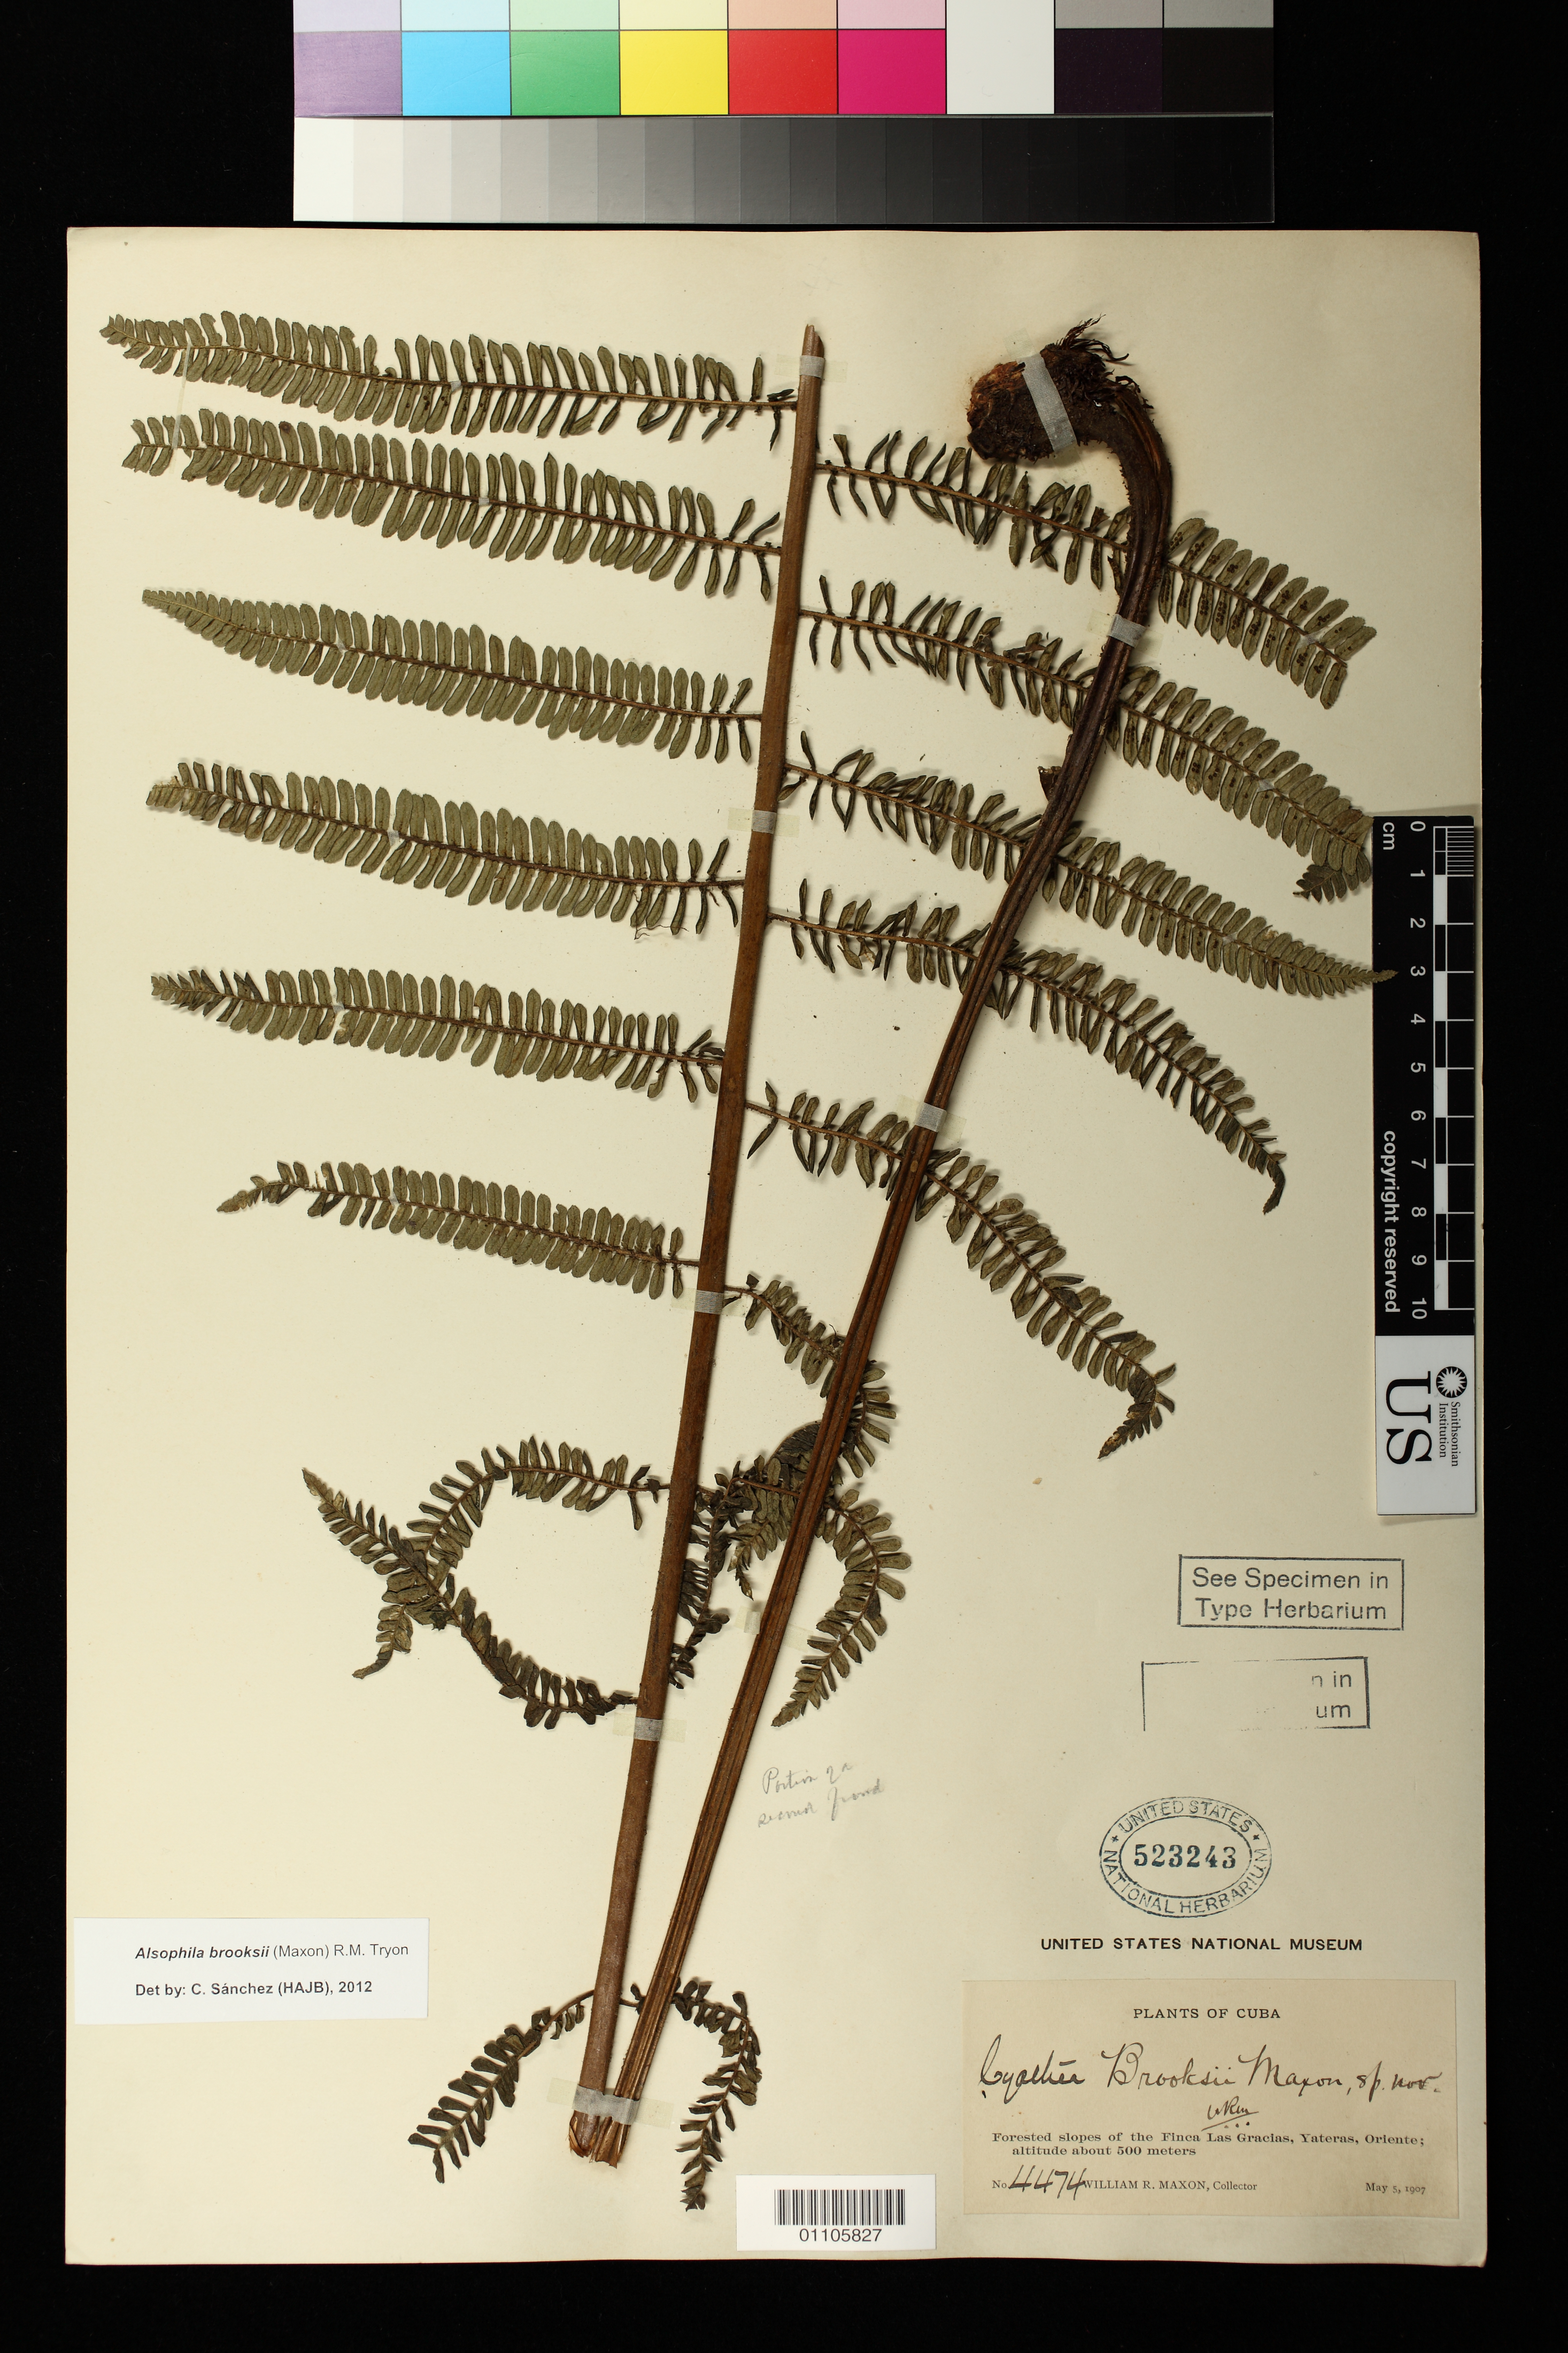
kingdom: Plantae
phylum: Tracheophyta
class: Polypodiopsida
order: Cyatheales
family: Cyatheaceae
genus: Cyathea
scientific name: Cyathea brooksii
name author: Maxon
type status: Isotype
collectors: W. R. Maxon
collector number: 4474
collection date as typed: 05 May 1907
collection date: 1907-05-05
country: Cuba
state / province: Oriente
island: Greater Antilles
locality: Slopes of Finca Las Gracias, Yateras, Oriente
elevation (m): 500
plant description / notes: Holotype mounted on 3 sheets, USNH 523240-523242, as cited in protologue. This sheet (USNH 523243) is not cited and is not part of the holotype.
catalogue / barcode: US 523243